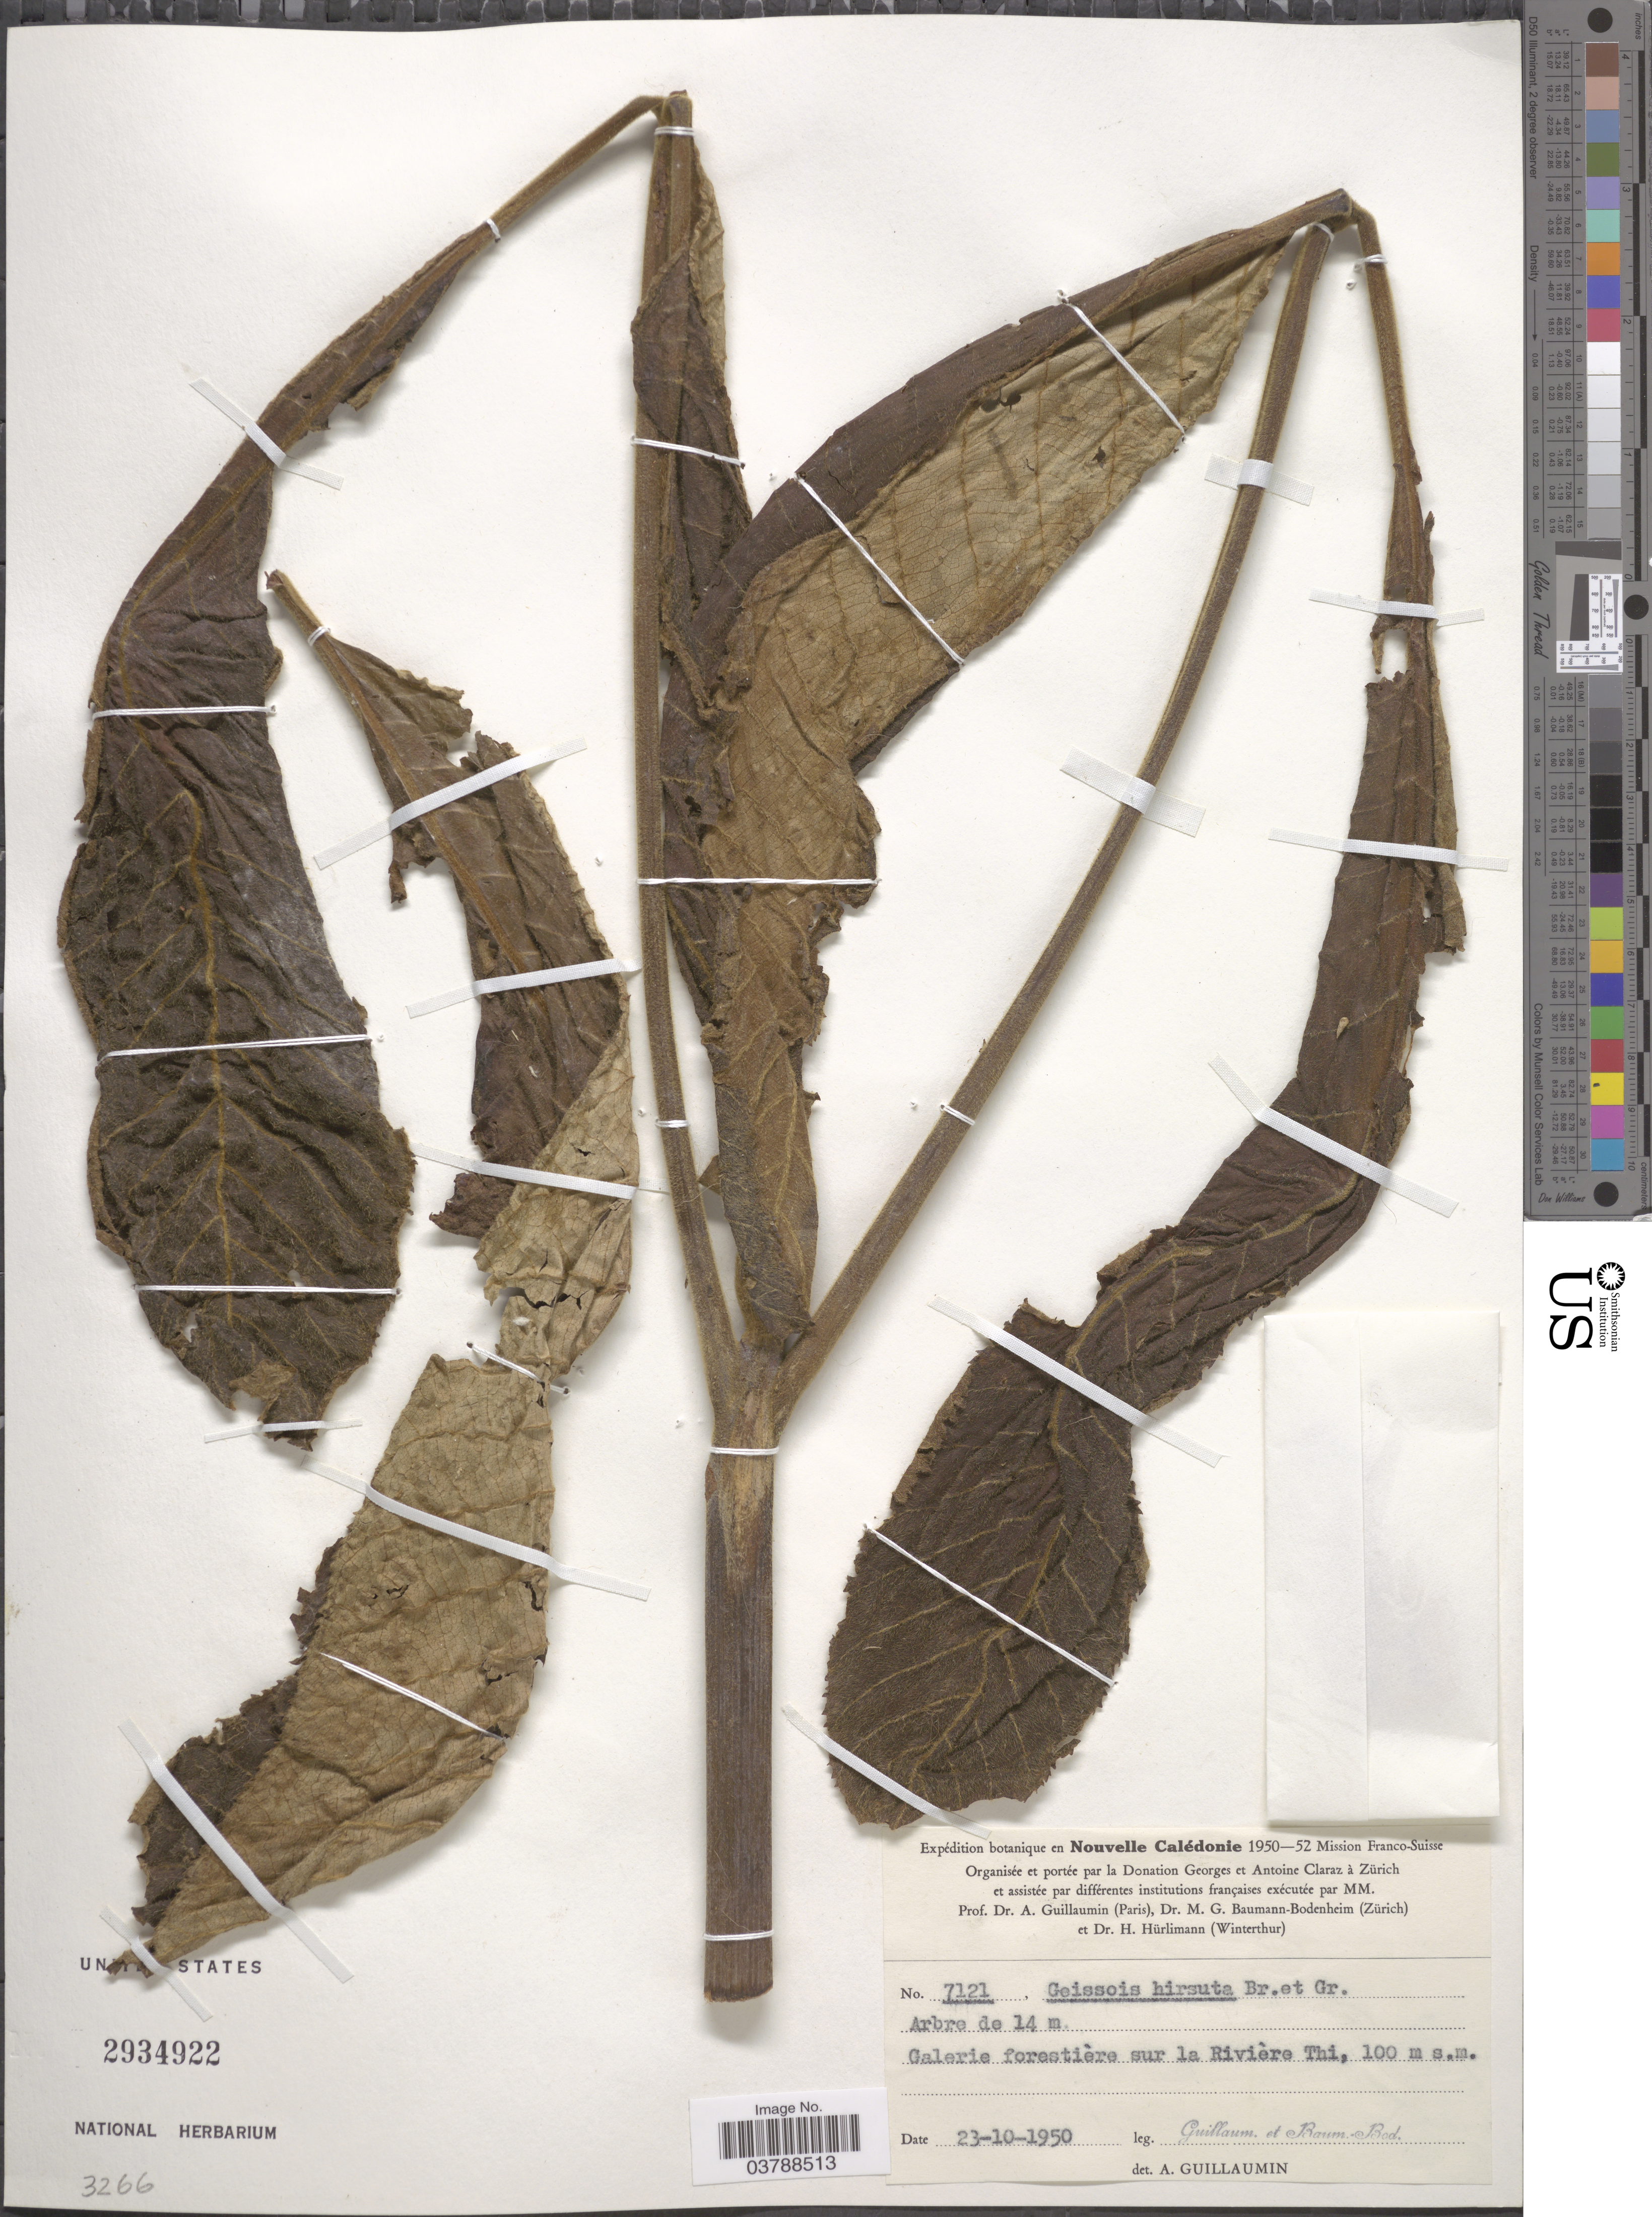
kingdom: Plantae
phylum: Tracheophyta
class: Magnoliopsida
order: Oxalidales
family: Cunoniaceae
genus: Geissois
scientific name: Geissois hirsuta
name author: Brongn. & Gris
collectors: A. Guillaumin & M. G. Baumann-Bodenheim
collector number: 7121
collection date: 1950-10-23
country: New Caledonia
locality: Nouvelle Calédonie. Galerie forestière sur la Rivière Thi.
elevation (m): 100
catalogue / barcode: US 2934922